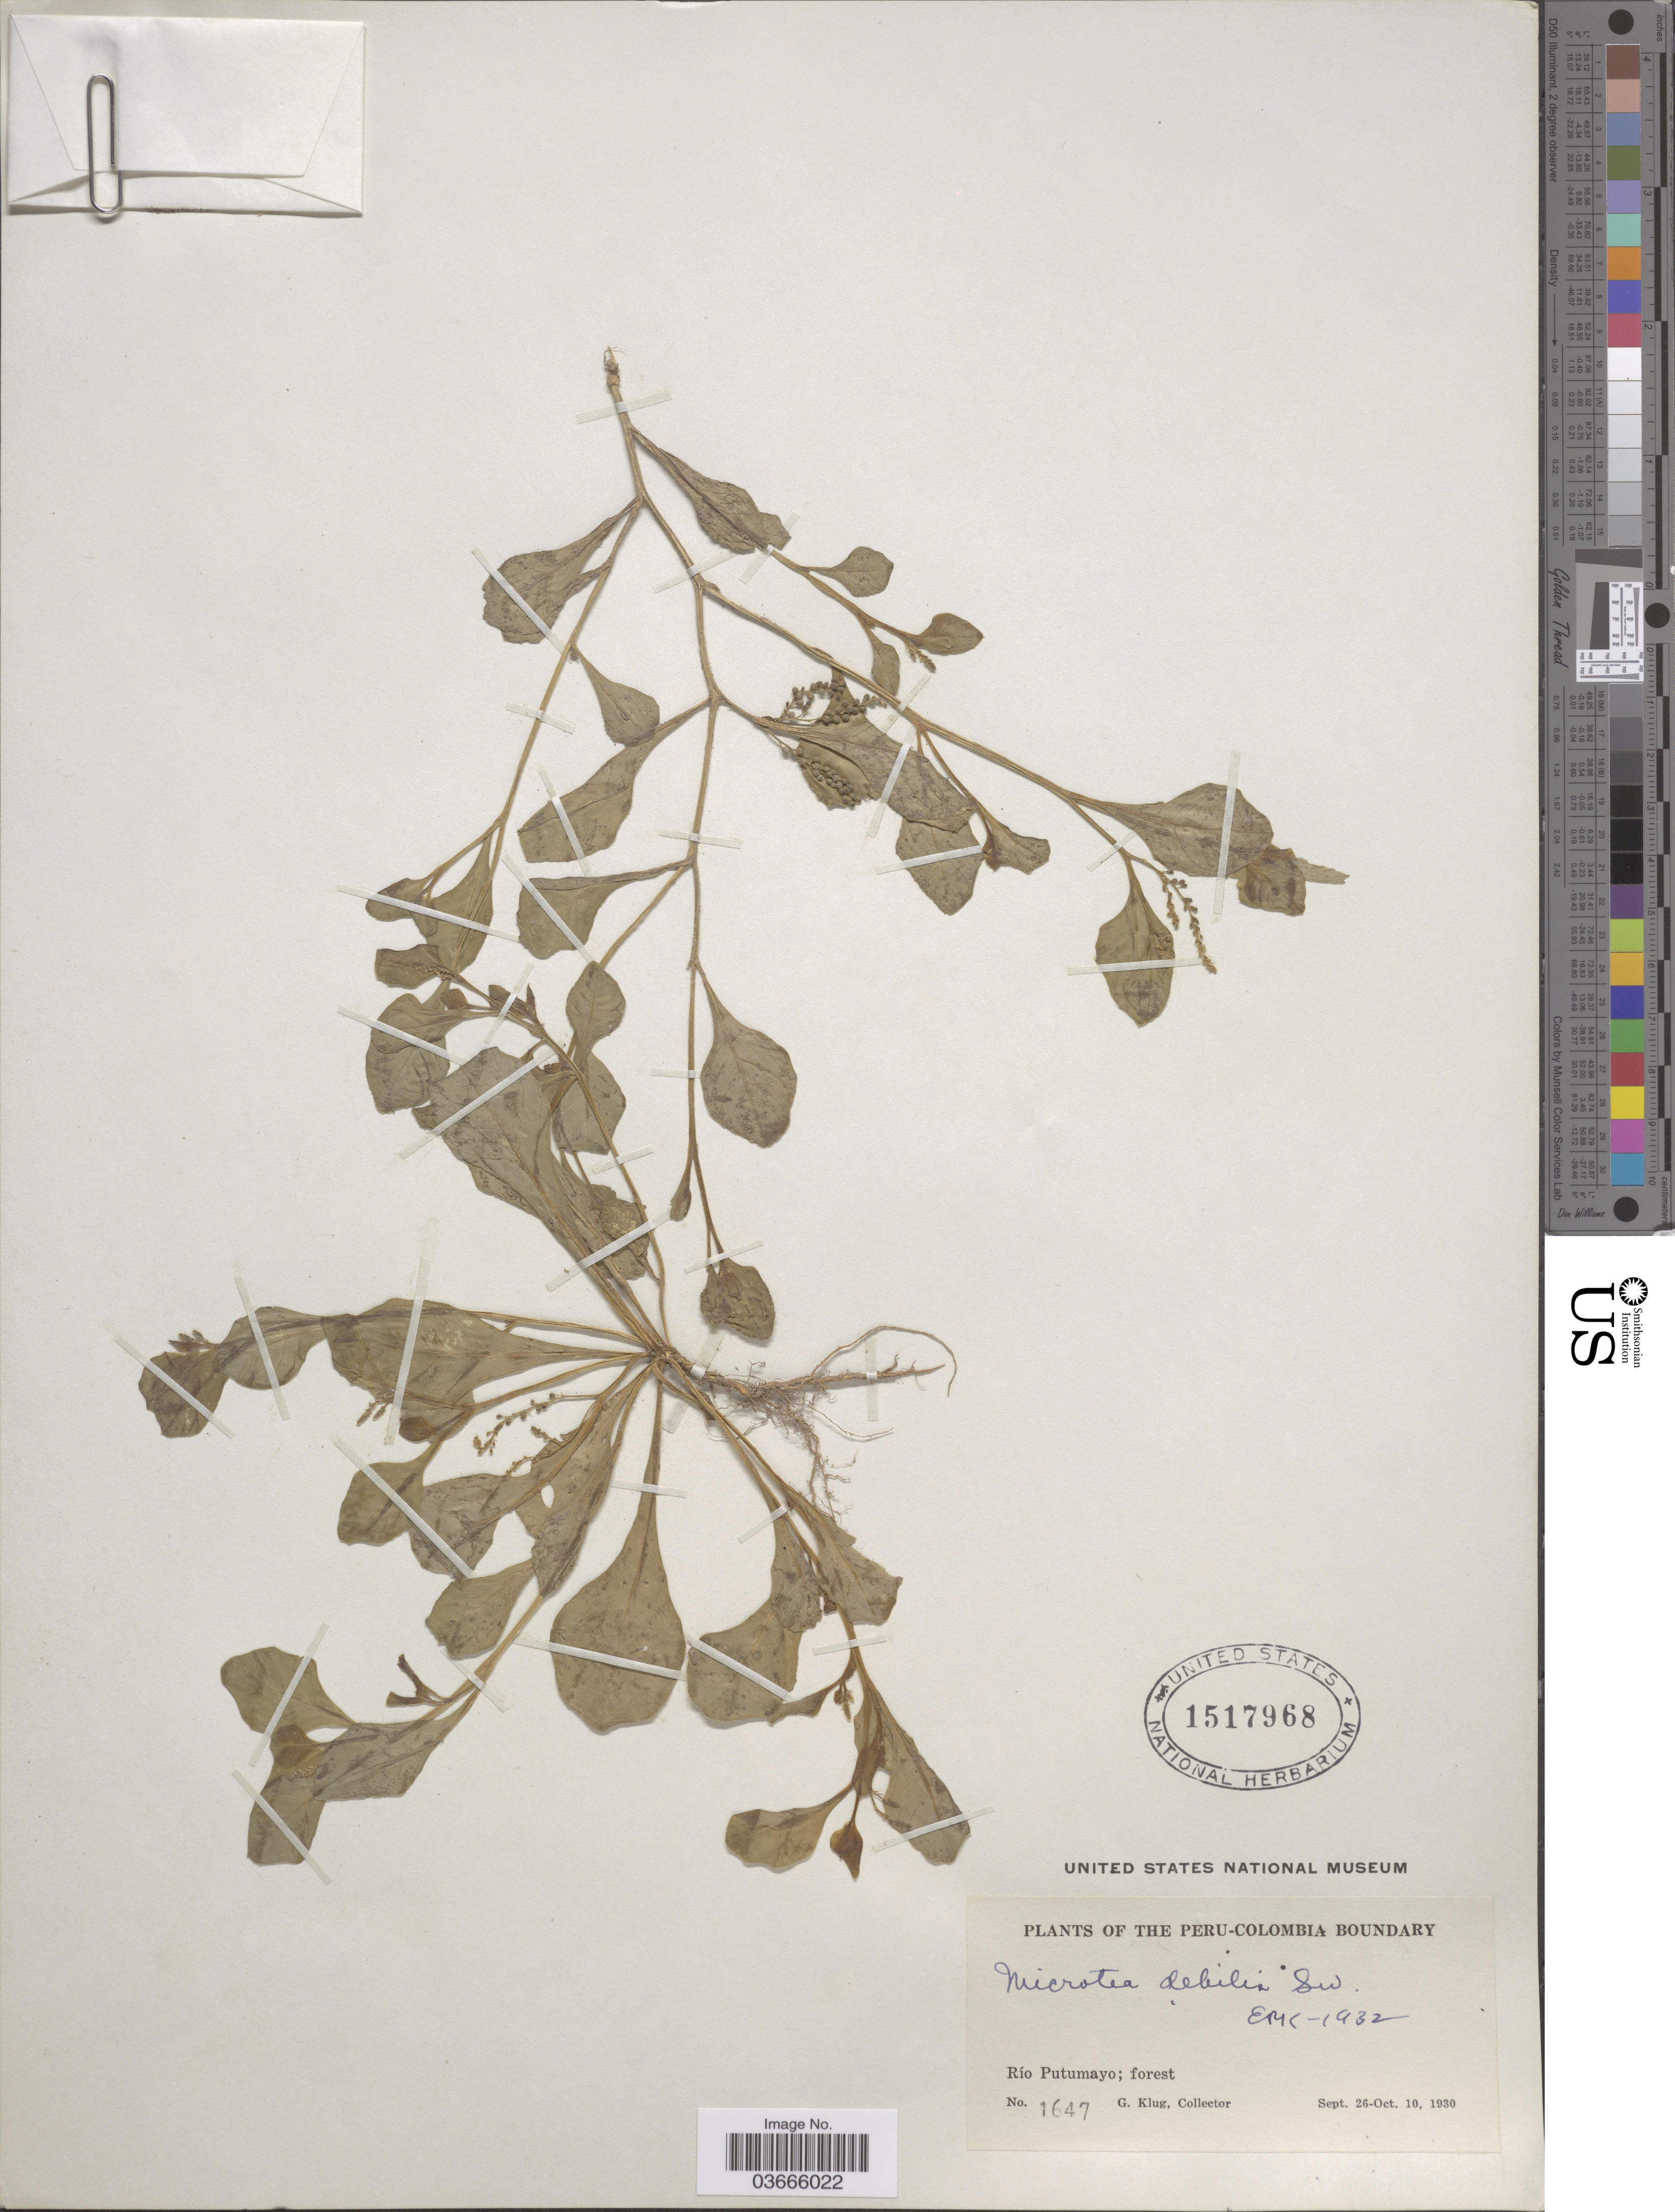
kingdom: Plantae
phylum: Tracheophyta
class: Magnoliopsida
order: Caryophyllales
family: Microteaceae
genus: Microtea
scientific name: Microtea debilis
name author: Sw.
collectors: G. Klug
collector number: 1647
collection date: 1930-09-26/1930-10-10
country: Colombia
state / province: Putumayo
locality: The Peru-Colombia Boundary. Río Putumayo; forest.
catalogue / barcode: US 1517968